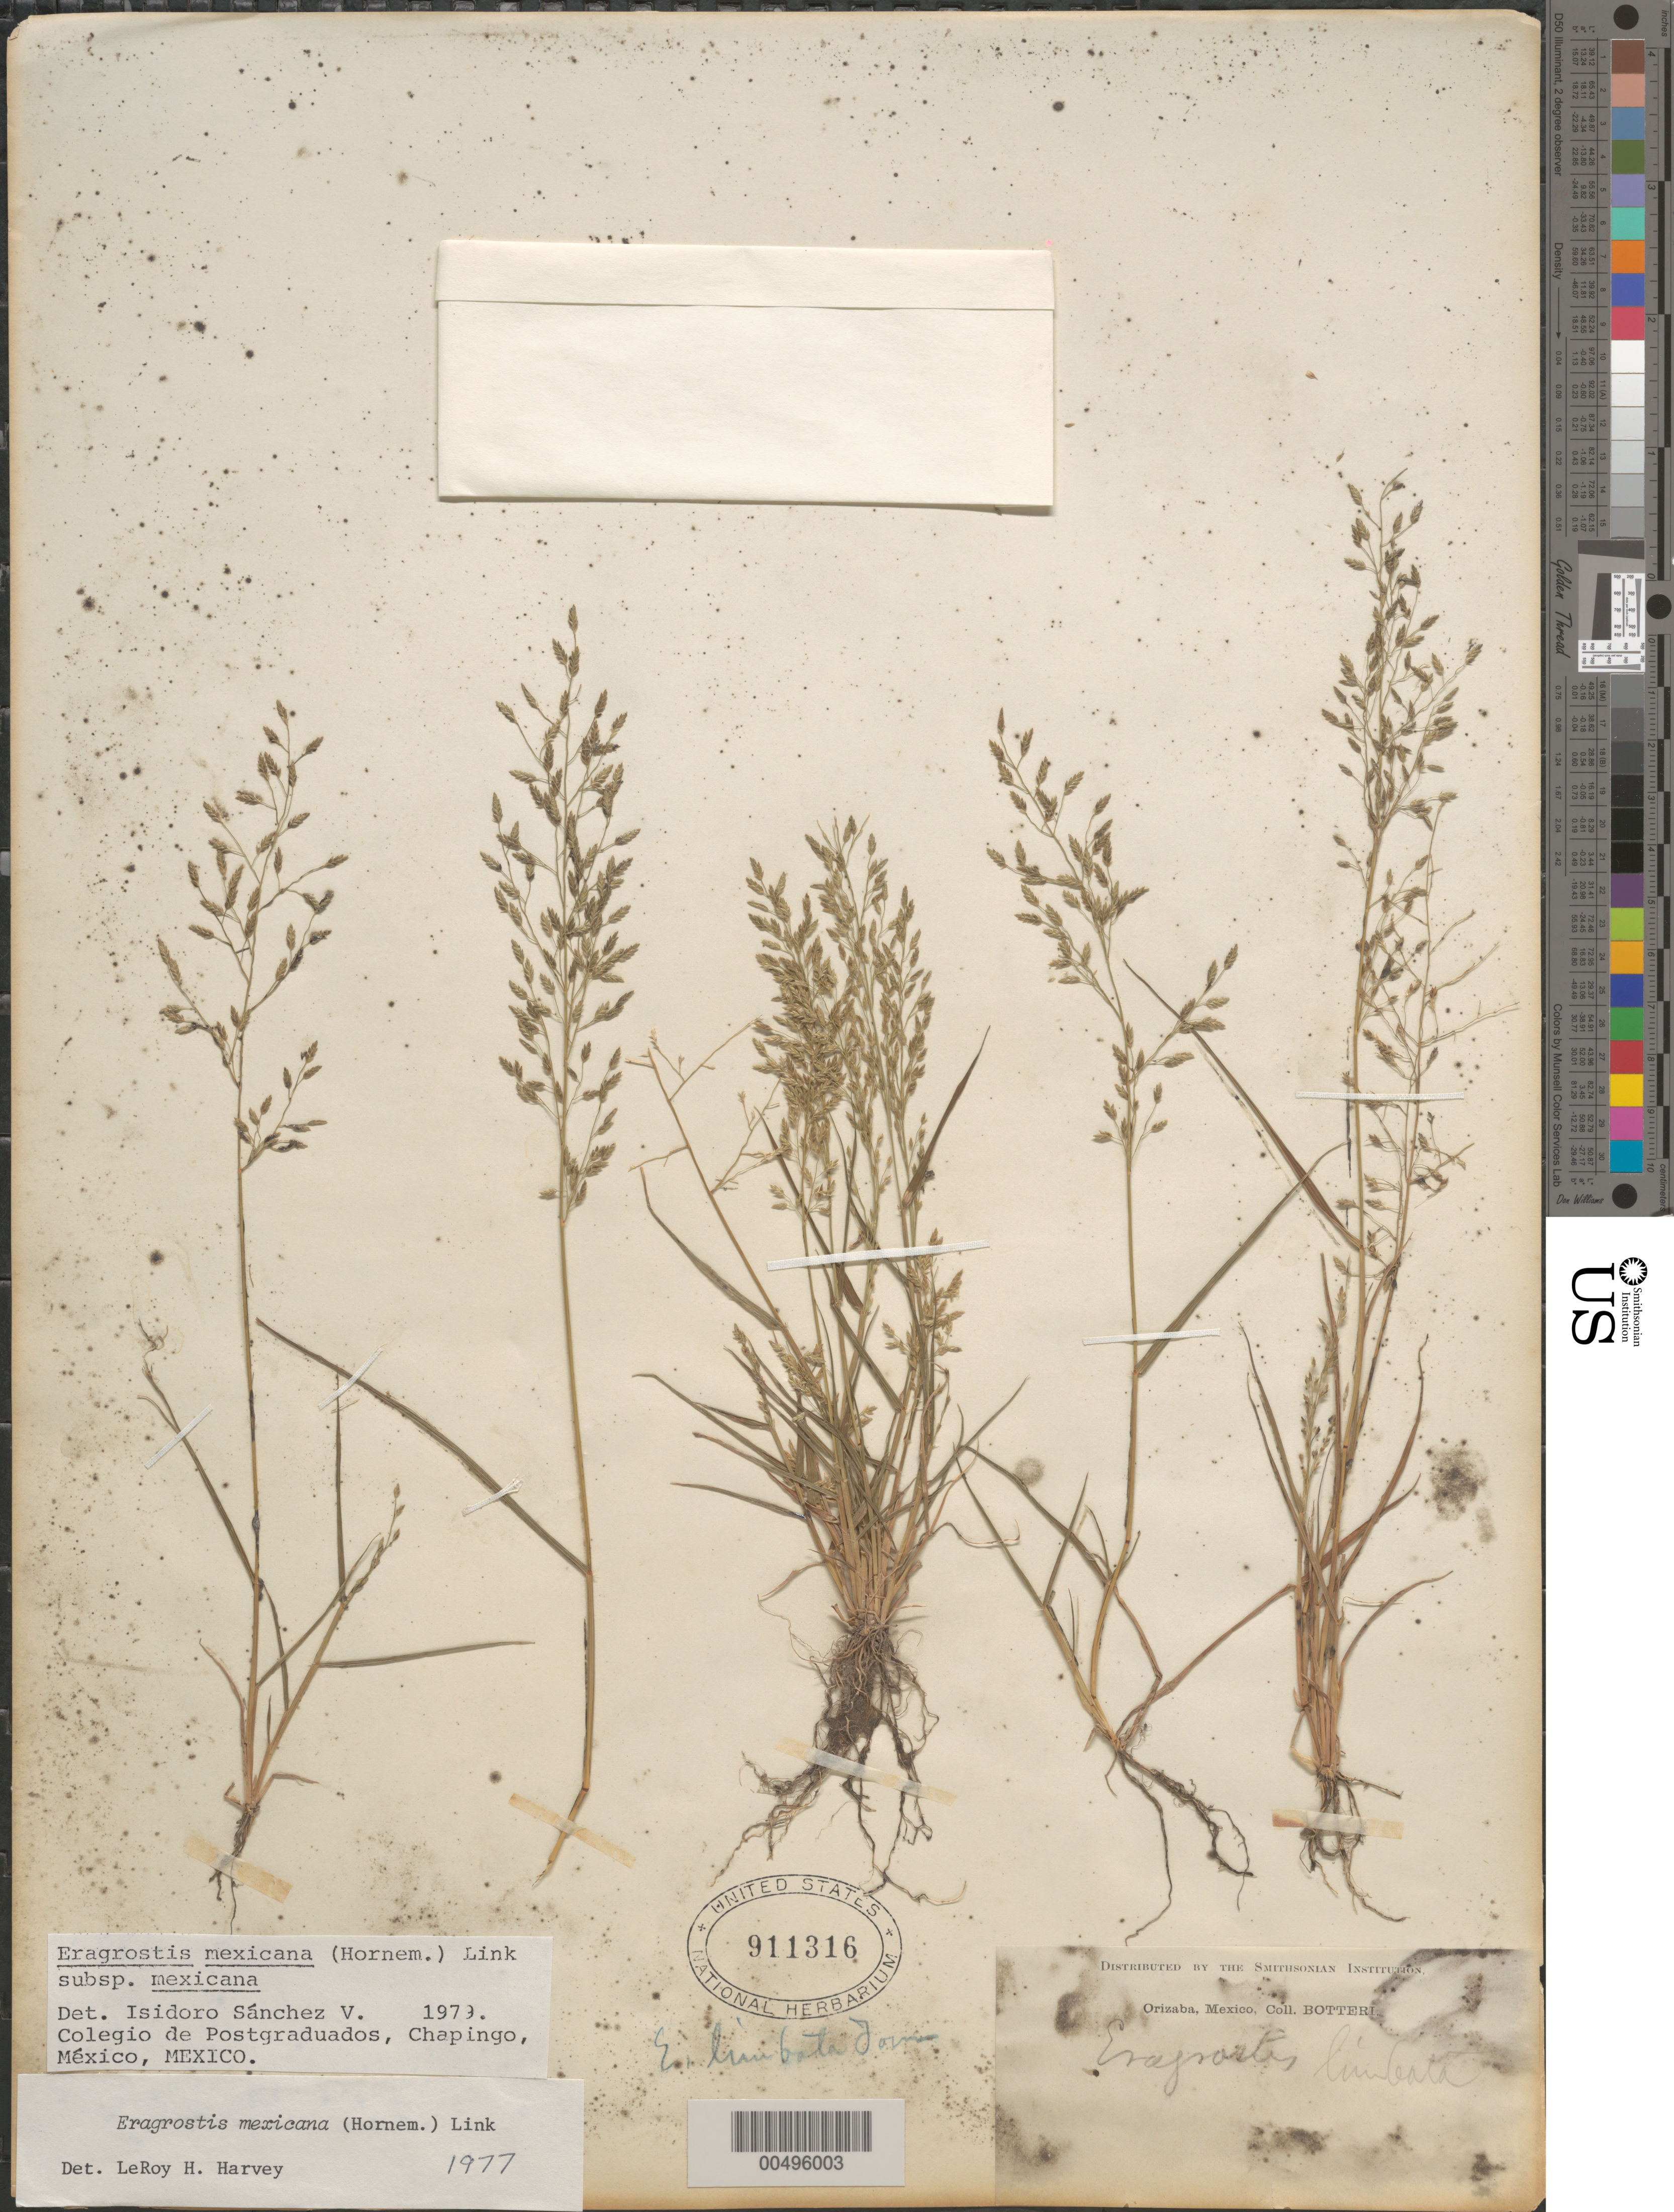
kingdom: Plantae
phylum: Tracheophyta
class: Liliopsida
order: Poales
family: Poaceae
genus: Eragrostis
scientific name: Eragrostis mexicana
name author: (Hornem.) Link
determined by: Sánchez Vega, I. M.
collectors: -. Botteri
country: Mexico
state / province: Veracruz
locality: Orizaba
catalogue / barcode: US 911316